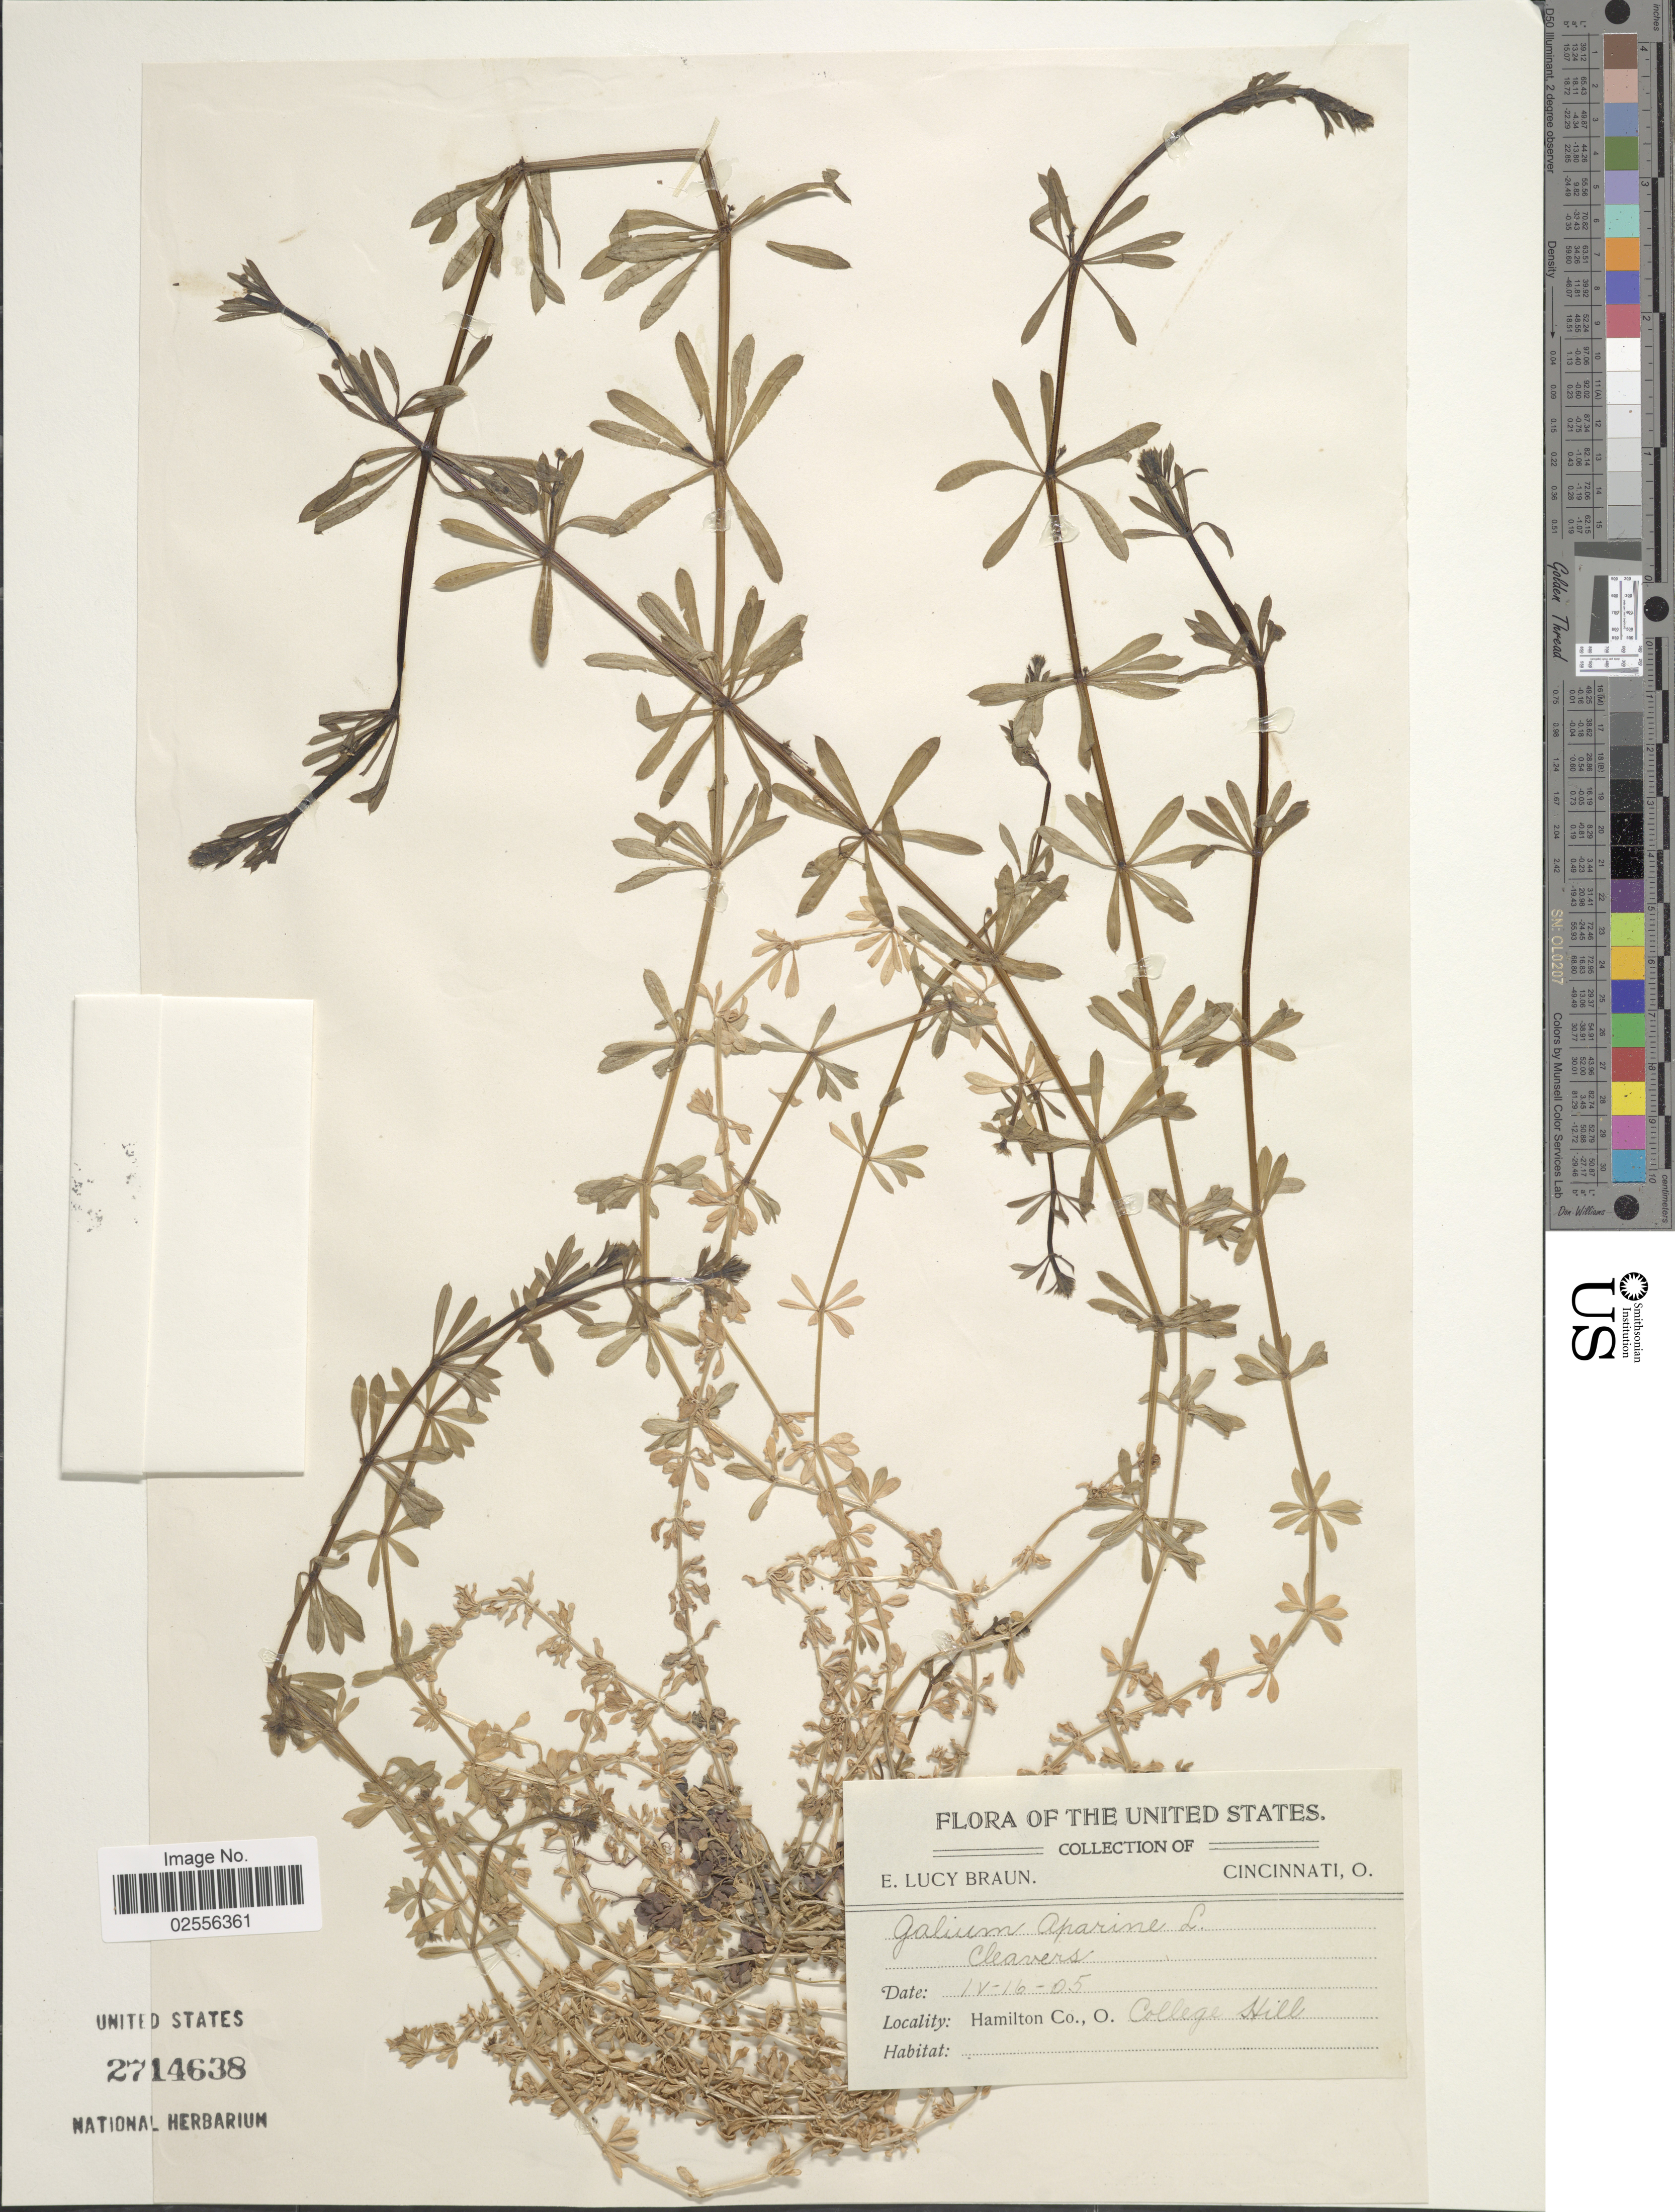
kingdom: Plantae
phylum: Tracheophyta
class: Magnoliopsida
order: Gentianales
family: Rubiaceae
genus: Galium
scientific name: Galium aparine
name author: L.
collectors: E. L. Braun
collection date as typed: Transcribed d/m/y: 16/4/5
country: United States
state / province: Ohio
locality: Hamilton Co. College Hill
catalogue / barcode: US 2714638